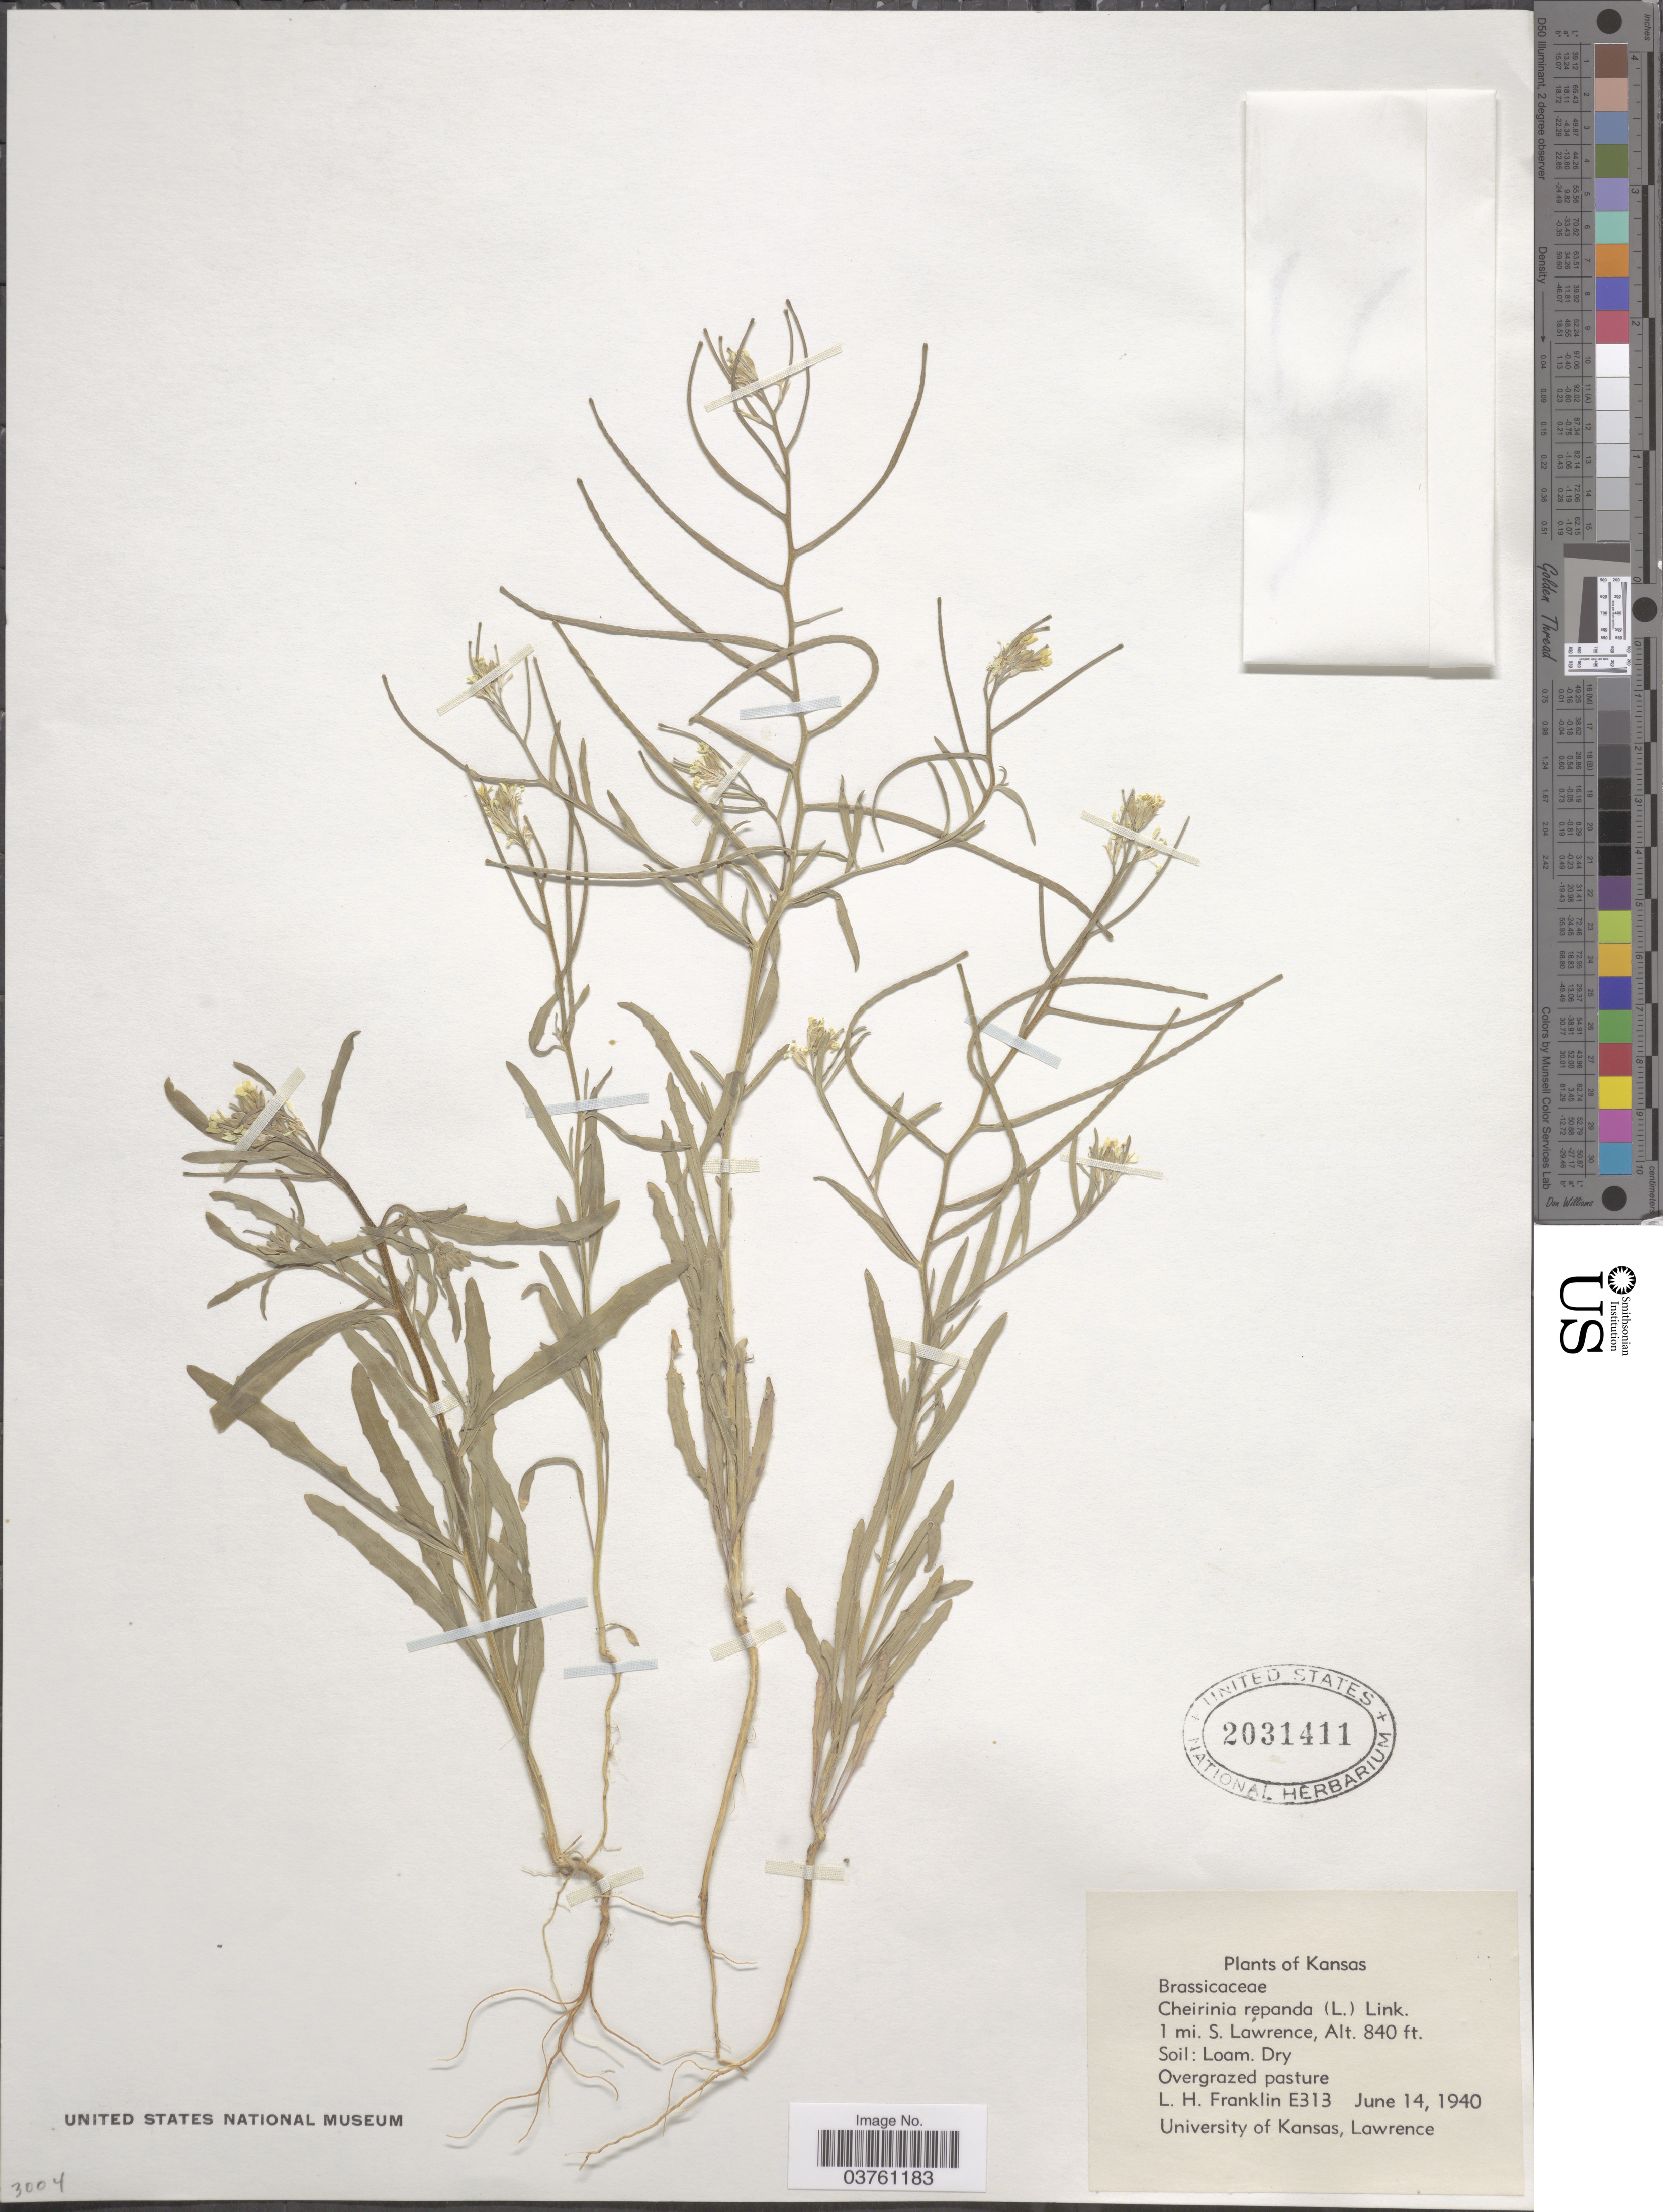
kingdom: Plantae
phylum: Tracheophyta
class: Magnoliopsida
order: Brassicales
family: Brassicaceae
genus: Erysimum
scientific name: Erysimum repandum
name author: L.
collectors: L. H. Franklin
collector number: E313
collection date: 1940-06-14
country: United States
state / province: Kansas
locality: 1 mi. S. Lawrence.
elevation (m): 256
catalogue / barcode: US 2031411